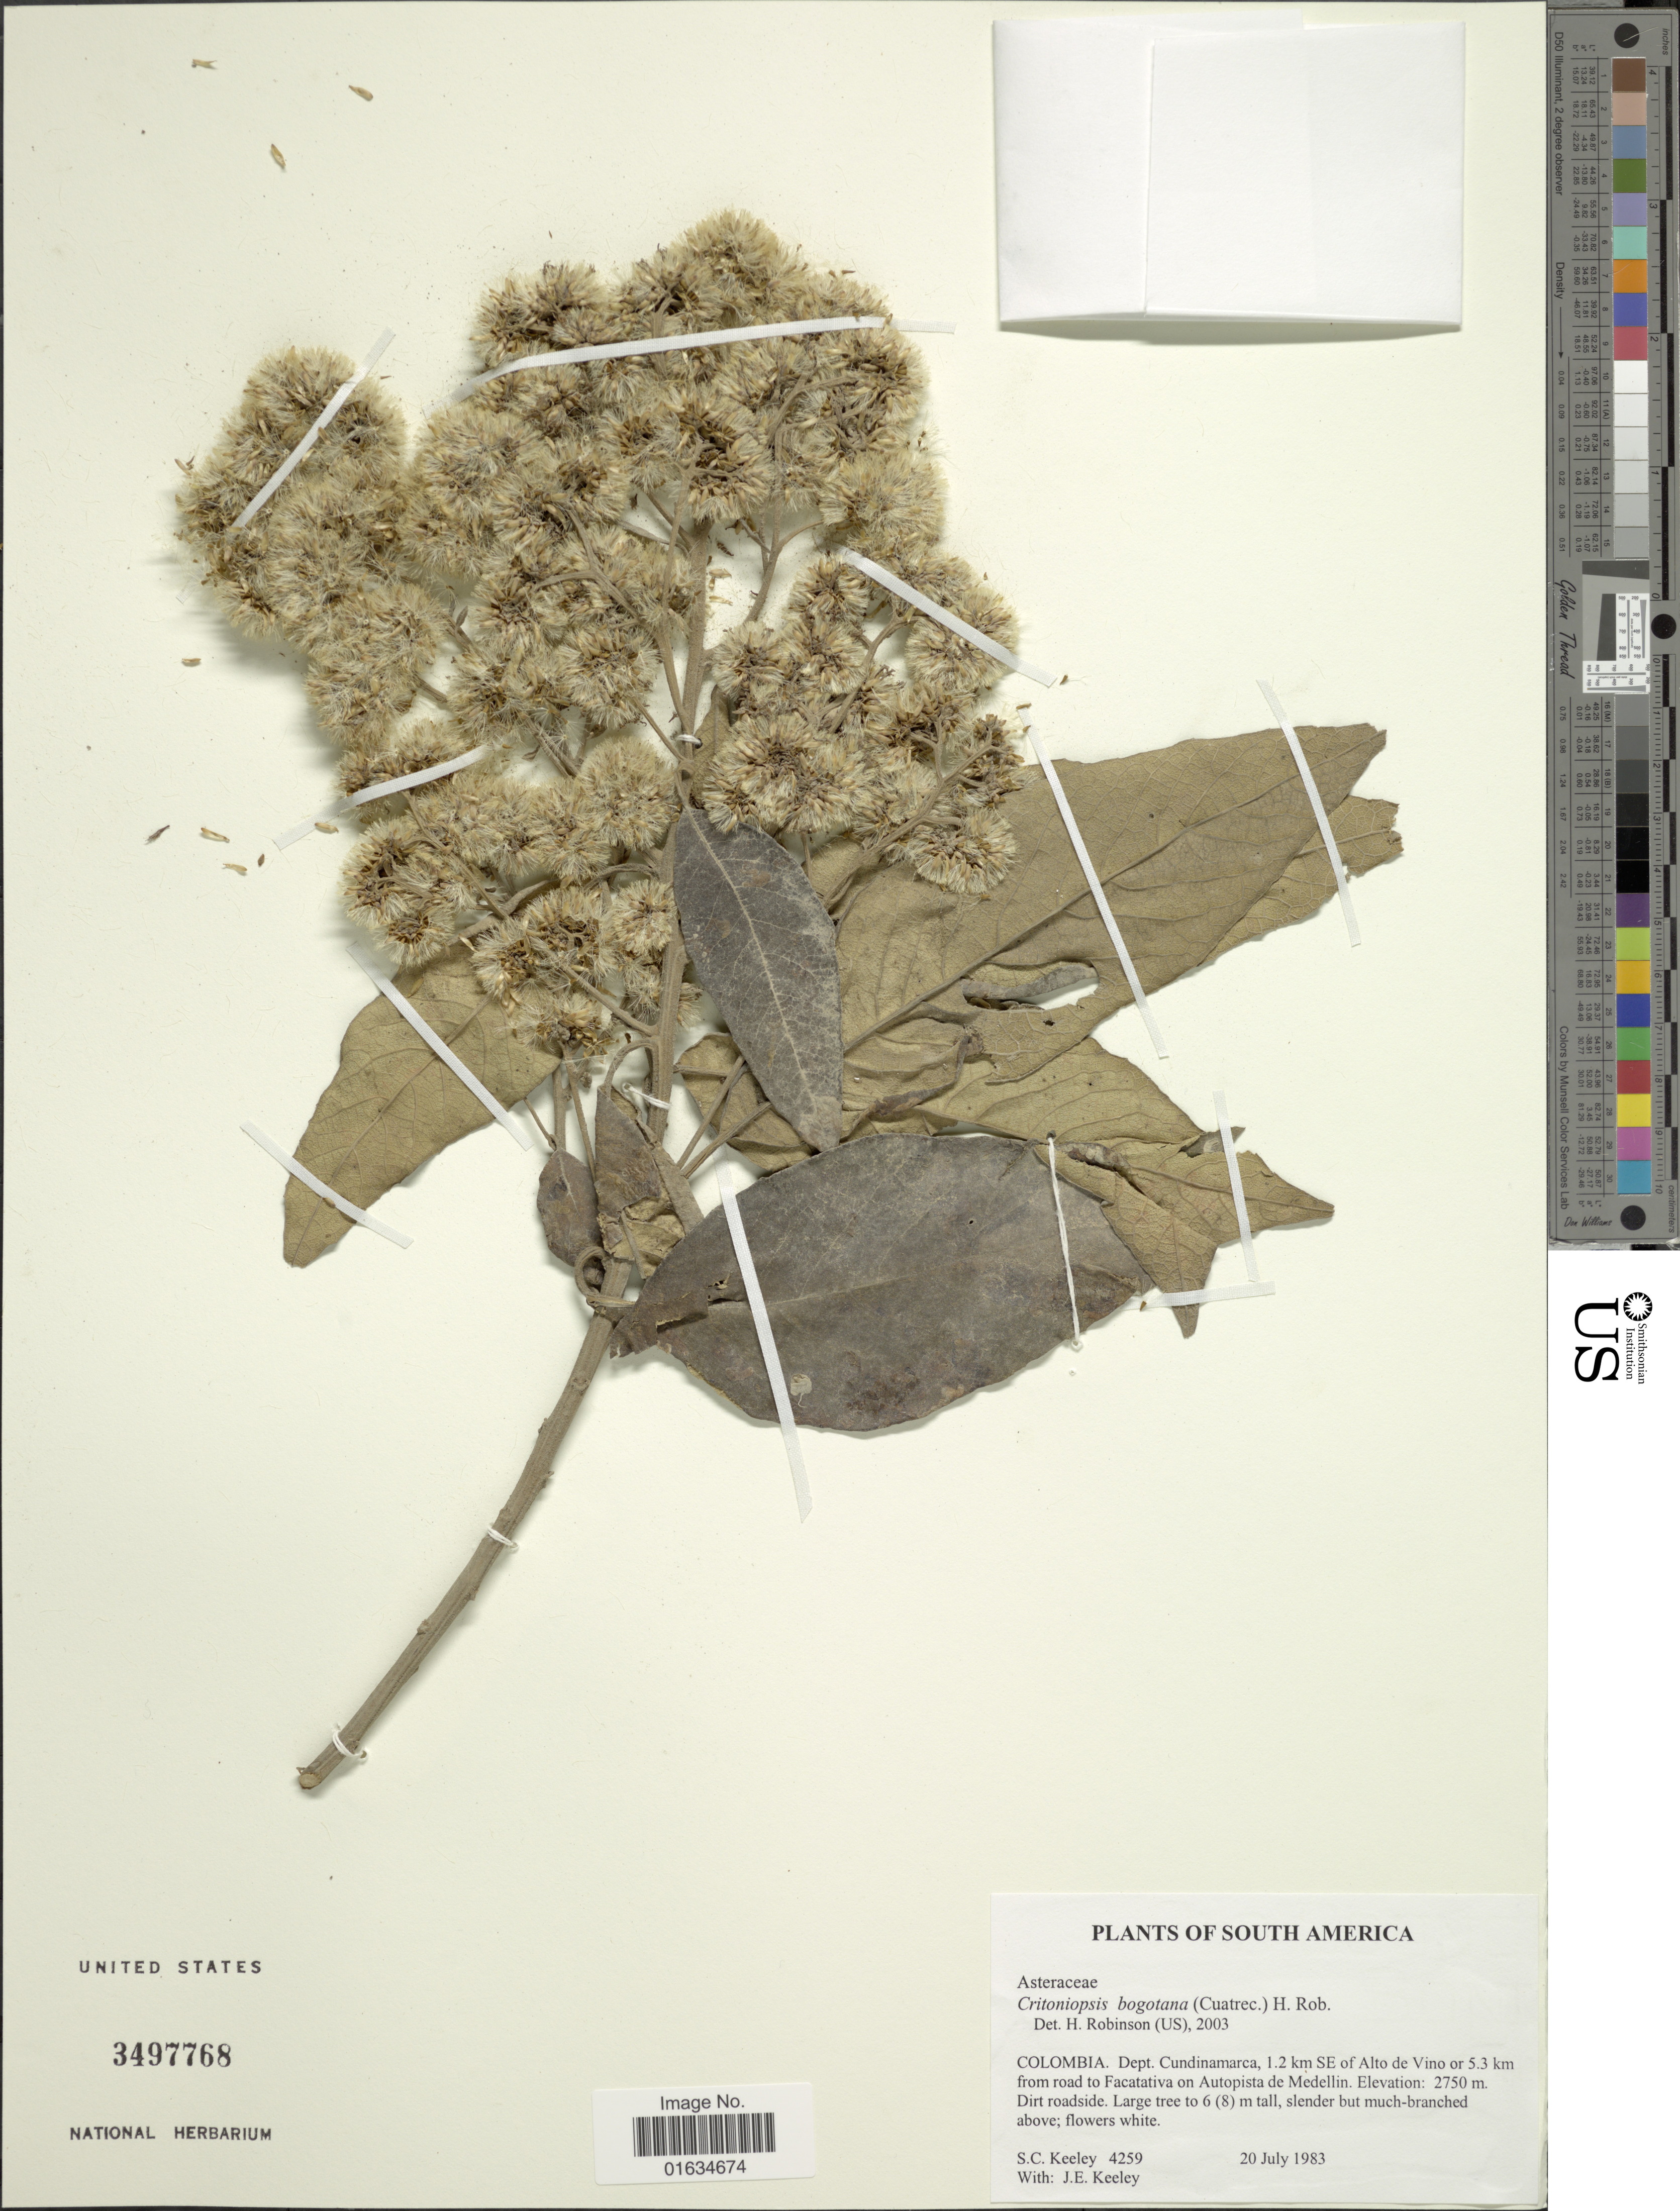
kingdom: Plantae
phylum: Tracheophyta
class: Magnoliopsida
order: Asterales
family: Asteraceae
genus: Critoniopsis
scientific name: Critoniopsis bogotana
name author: (Cuatrec.) H. Rob.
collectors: S. C. Keeley & J. E. Keeley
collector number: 4259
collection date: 1983-07-20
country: Colombia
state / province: Cundinamarca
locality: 1.2 km SE of Alto de Vino or 5.3 km from road to Facatativa on Autopista de Medellin, dirt roadside.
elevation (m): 2750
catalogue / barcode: US 3497768